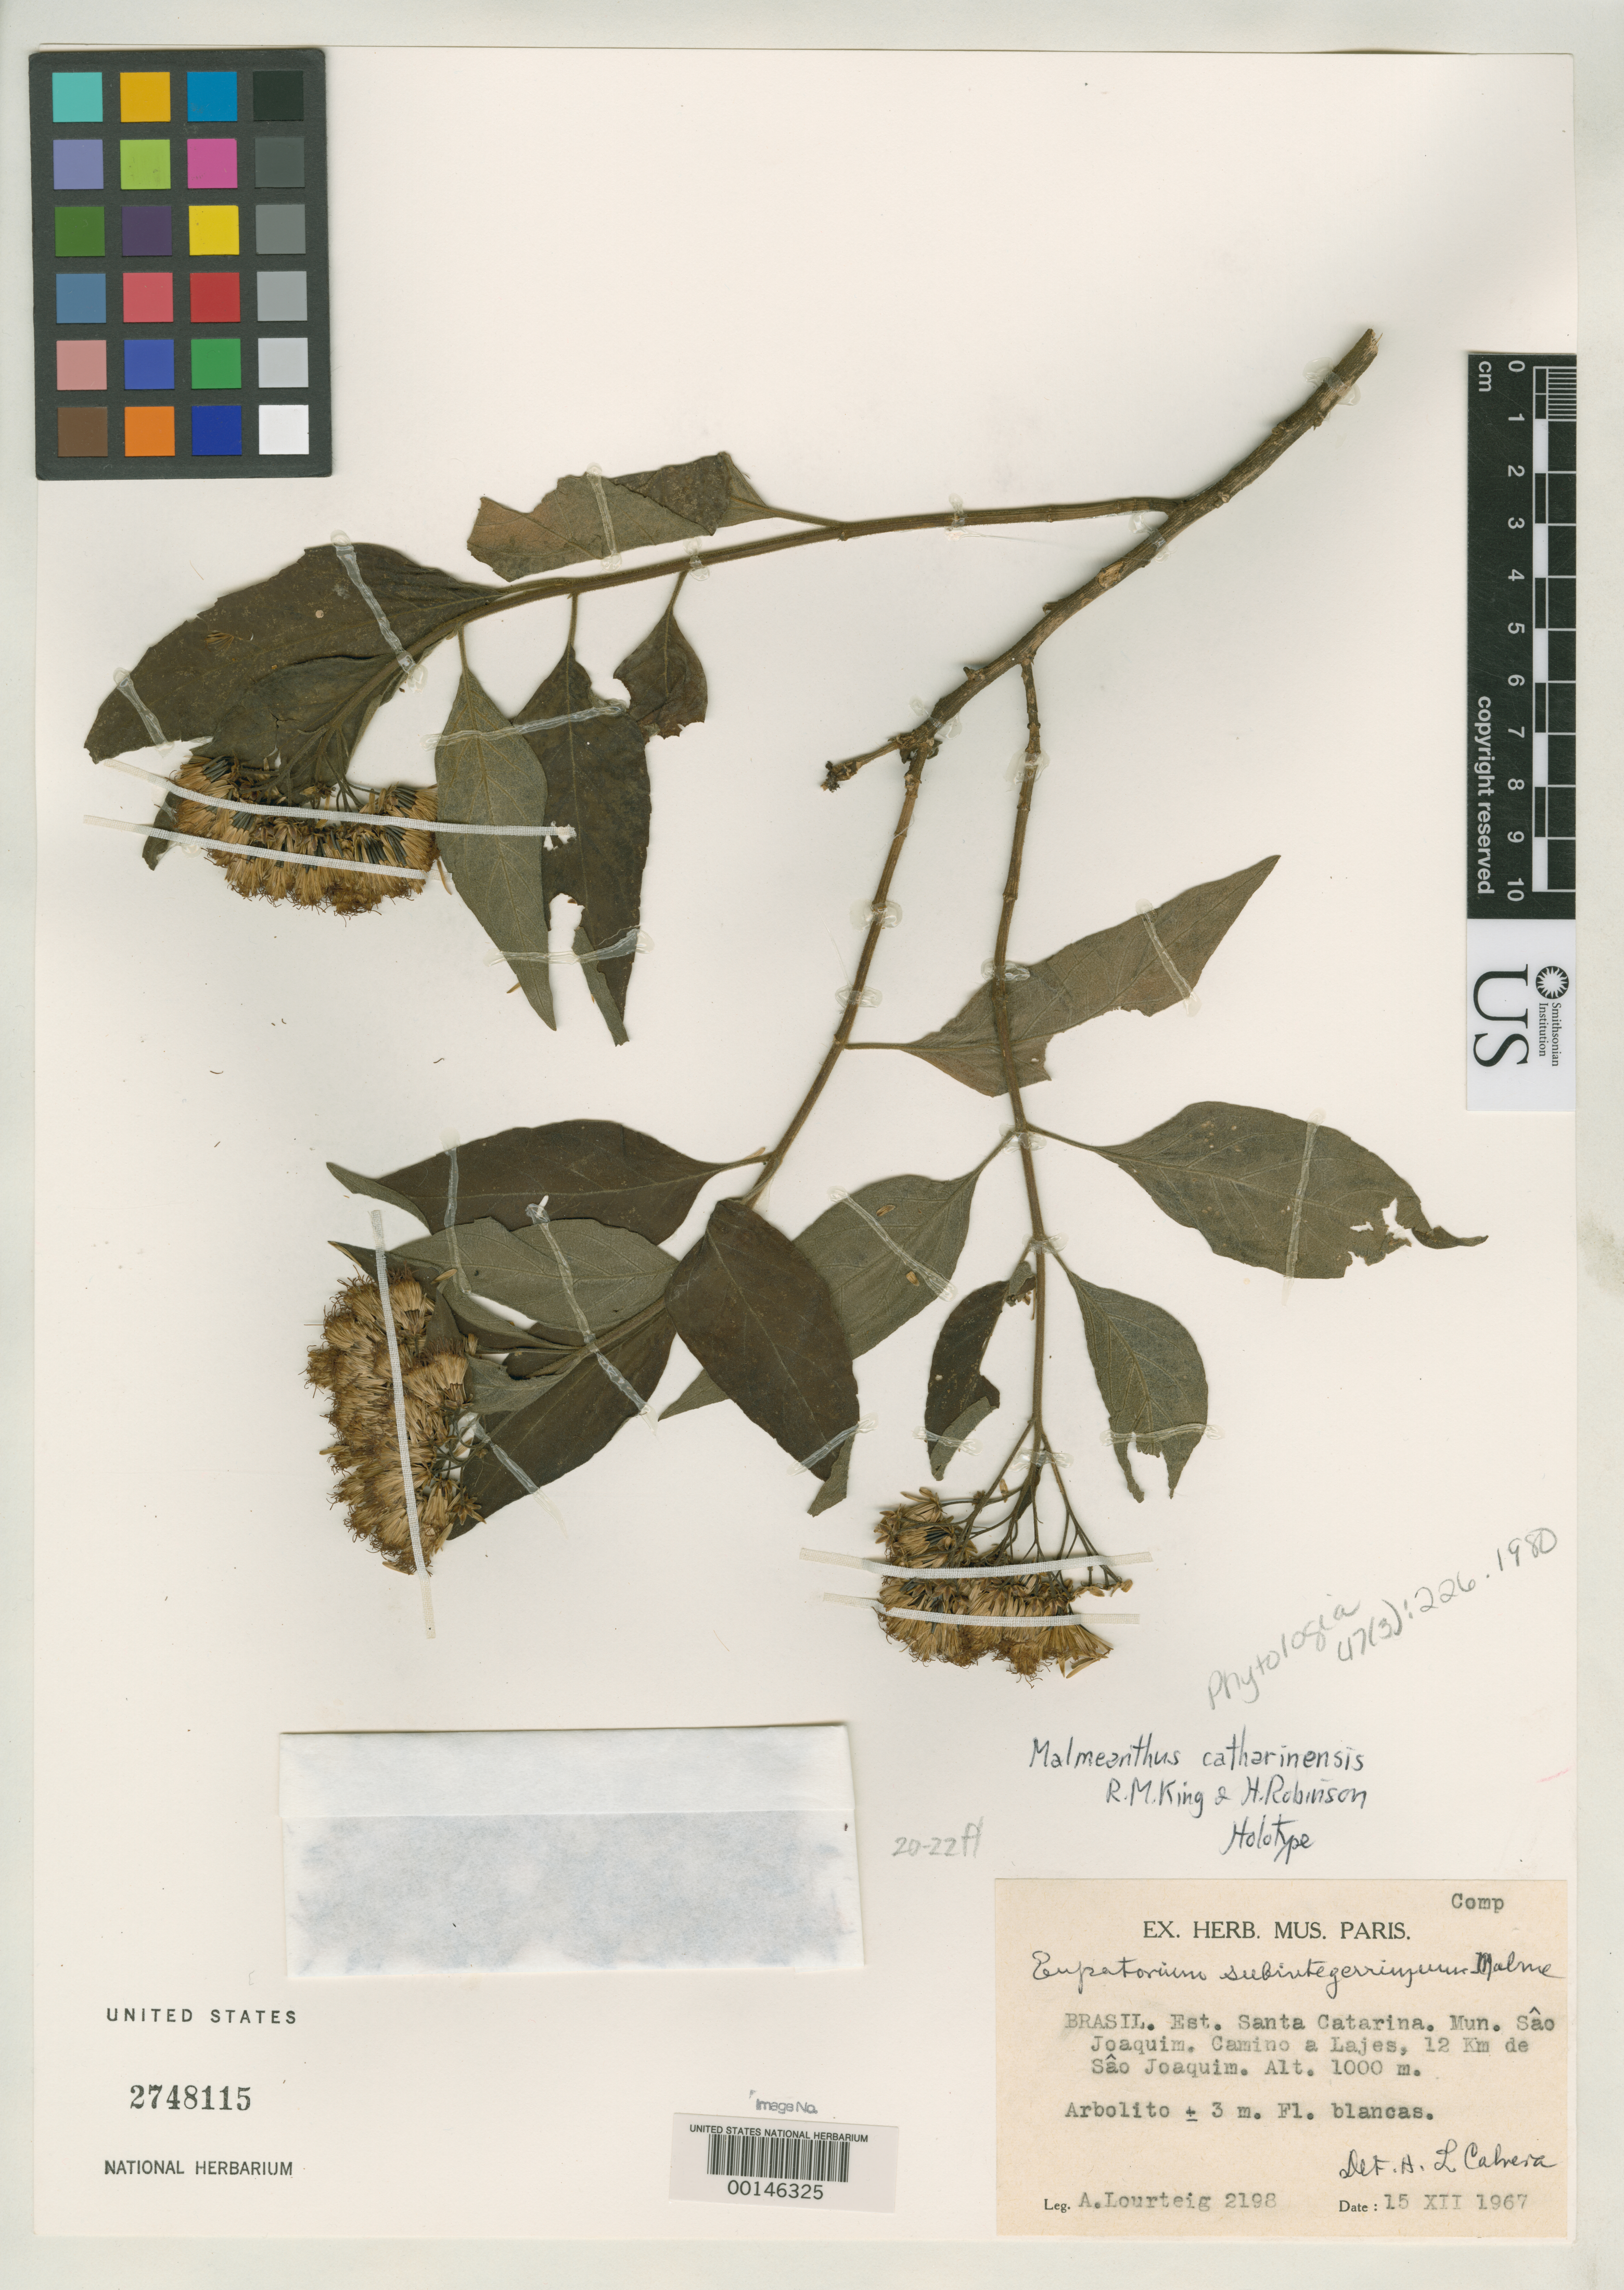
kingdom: Plantae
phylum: Tracheophyta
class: Magnoliopsida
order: Asterales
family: Asteraceae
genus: Malmeanthus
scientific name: Malmeanthus catharinensis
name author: R.M. King & H. Rob.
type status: Holotype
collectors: A. Lourteig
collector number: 2198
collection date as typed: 15 Dec 1967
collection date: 1967-12-15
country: Brazil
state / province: Santa Catarina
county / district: São Joaquim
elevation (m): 1000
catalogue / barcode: US 2748115